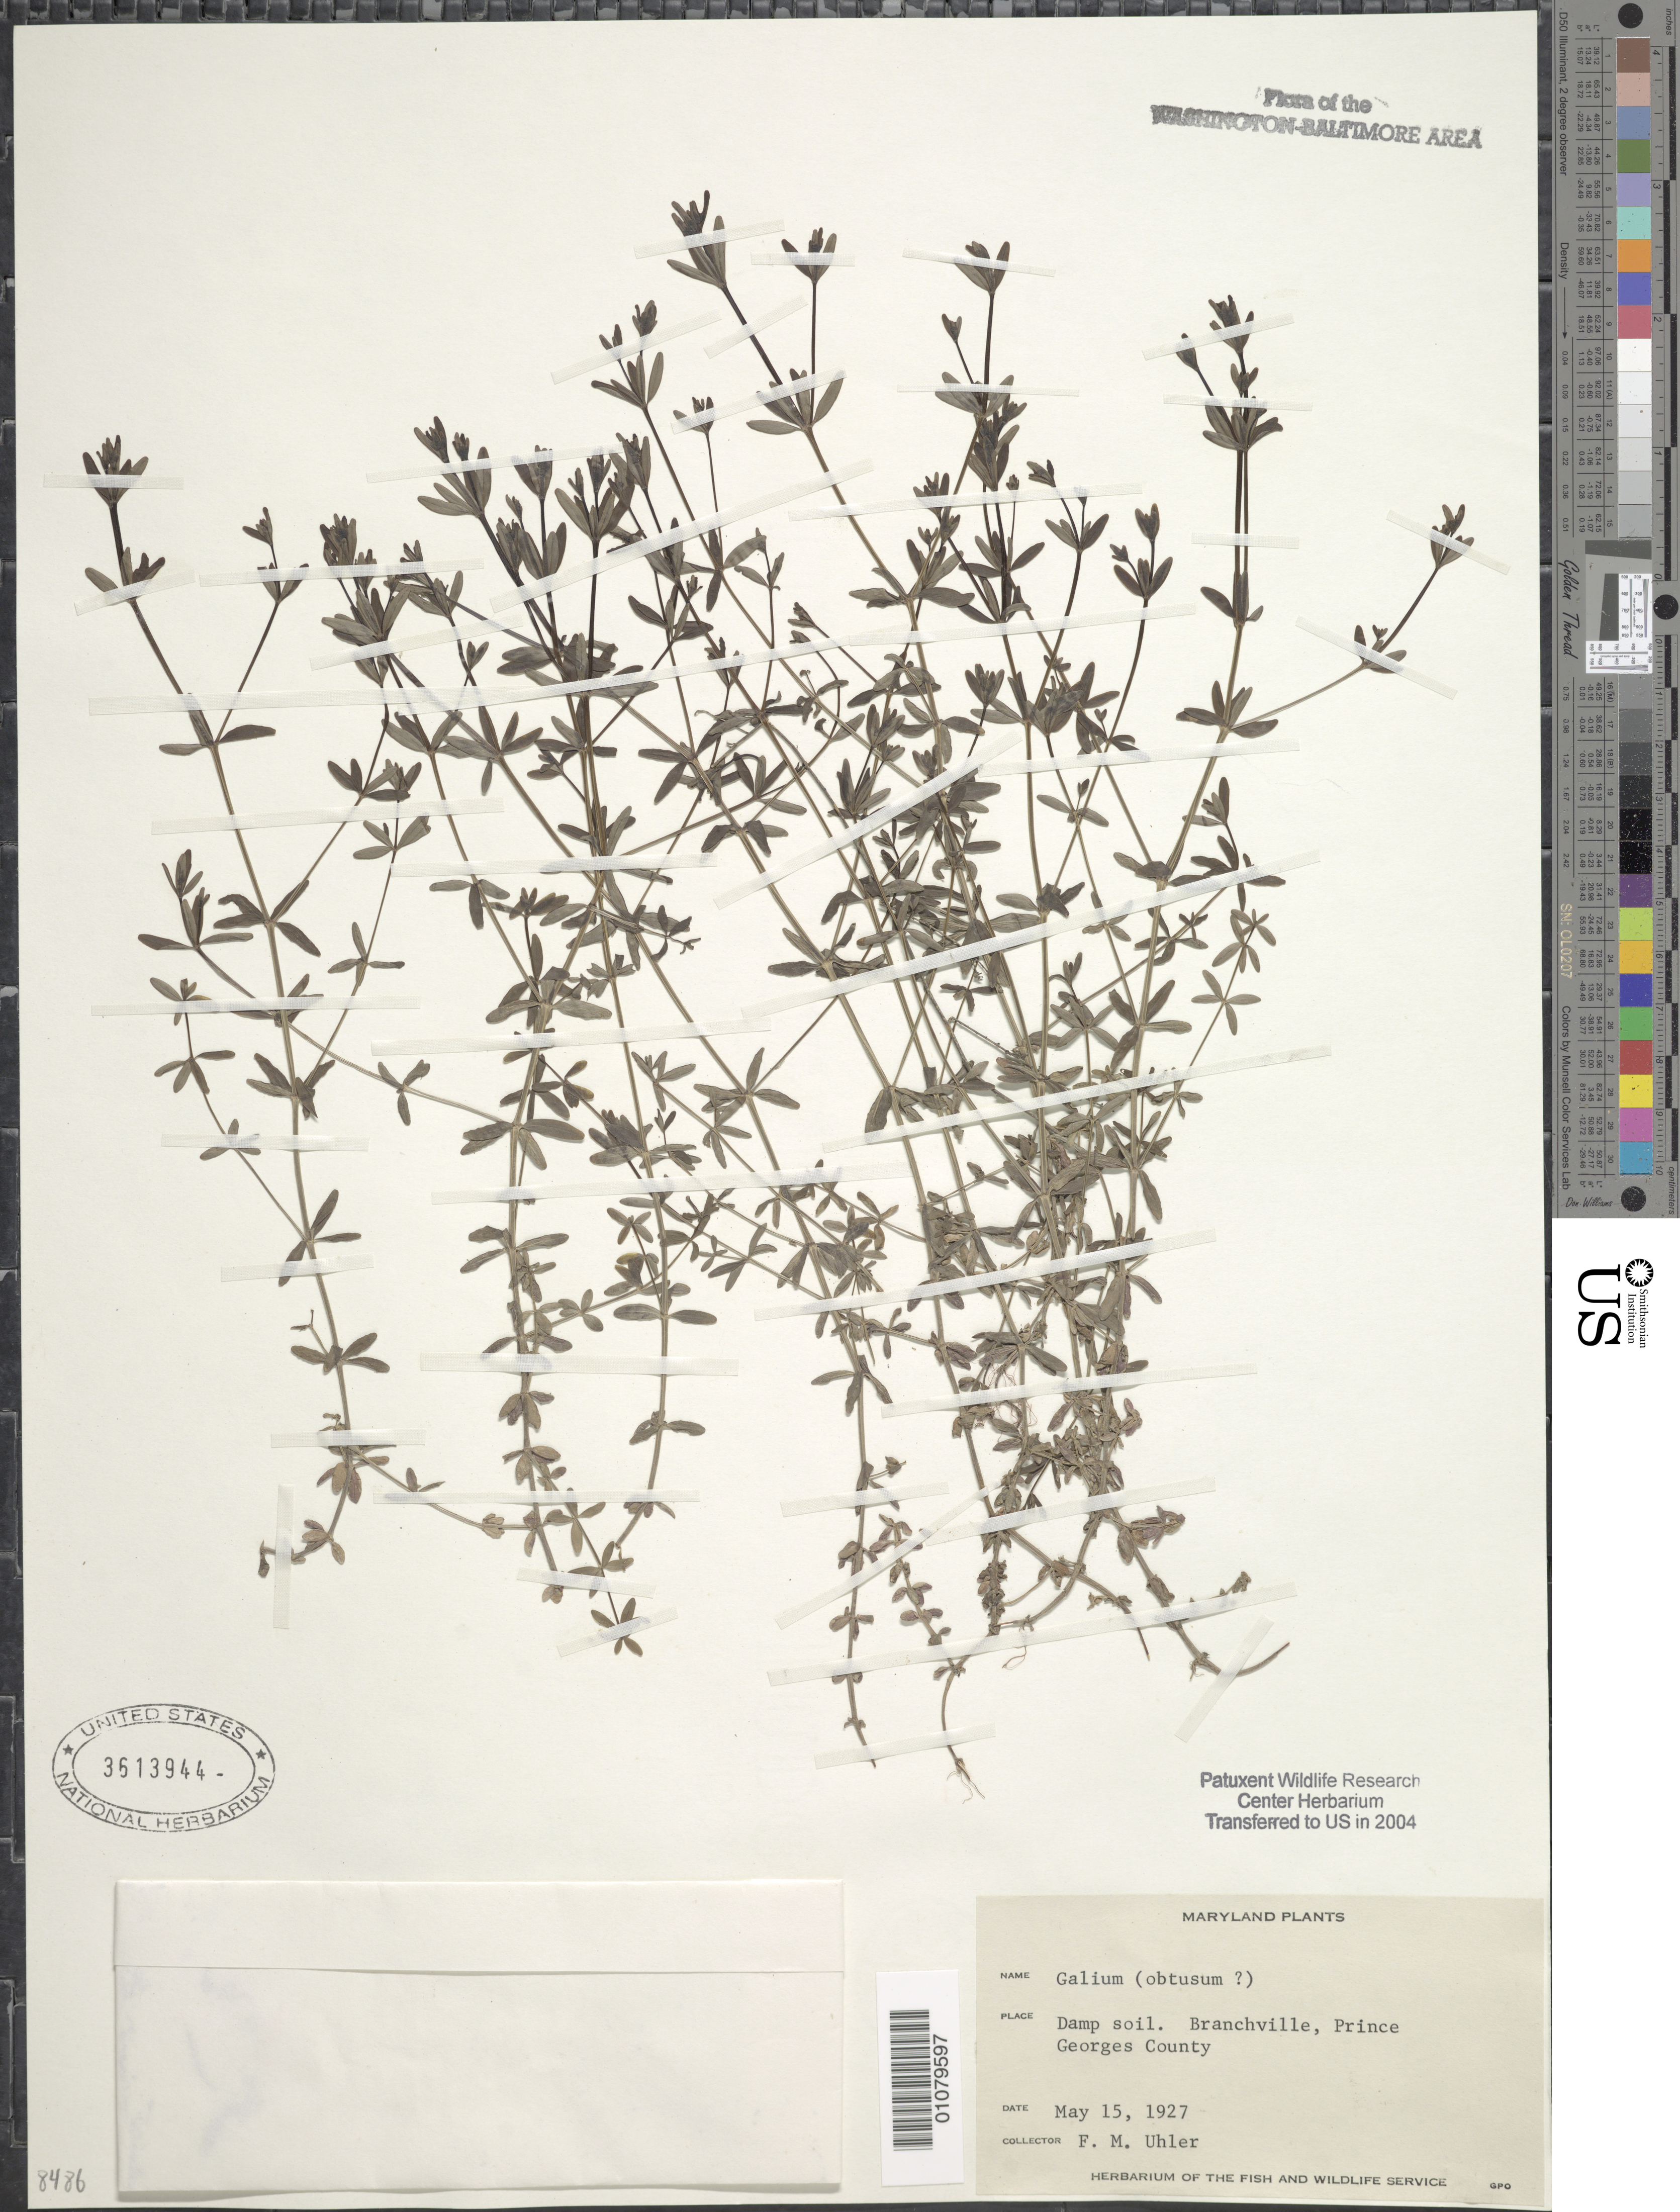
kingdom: Plantae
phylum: Tracheophyta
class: Magnoliopsida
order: Gentianales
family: Rubiaceae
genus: Galium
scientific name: Galium sp.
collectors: F. M. Uhler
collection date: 1927-05-15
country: United States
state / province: Maryland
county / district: Prince George's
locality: Branchville.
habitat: Damp soil.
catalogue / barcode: US 3613944